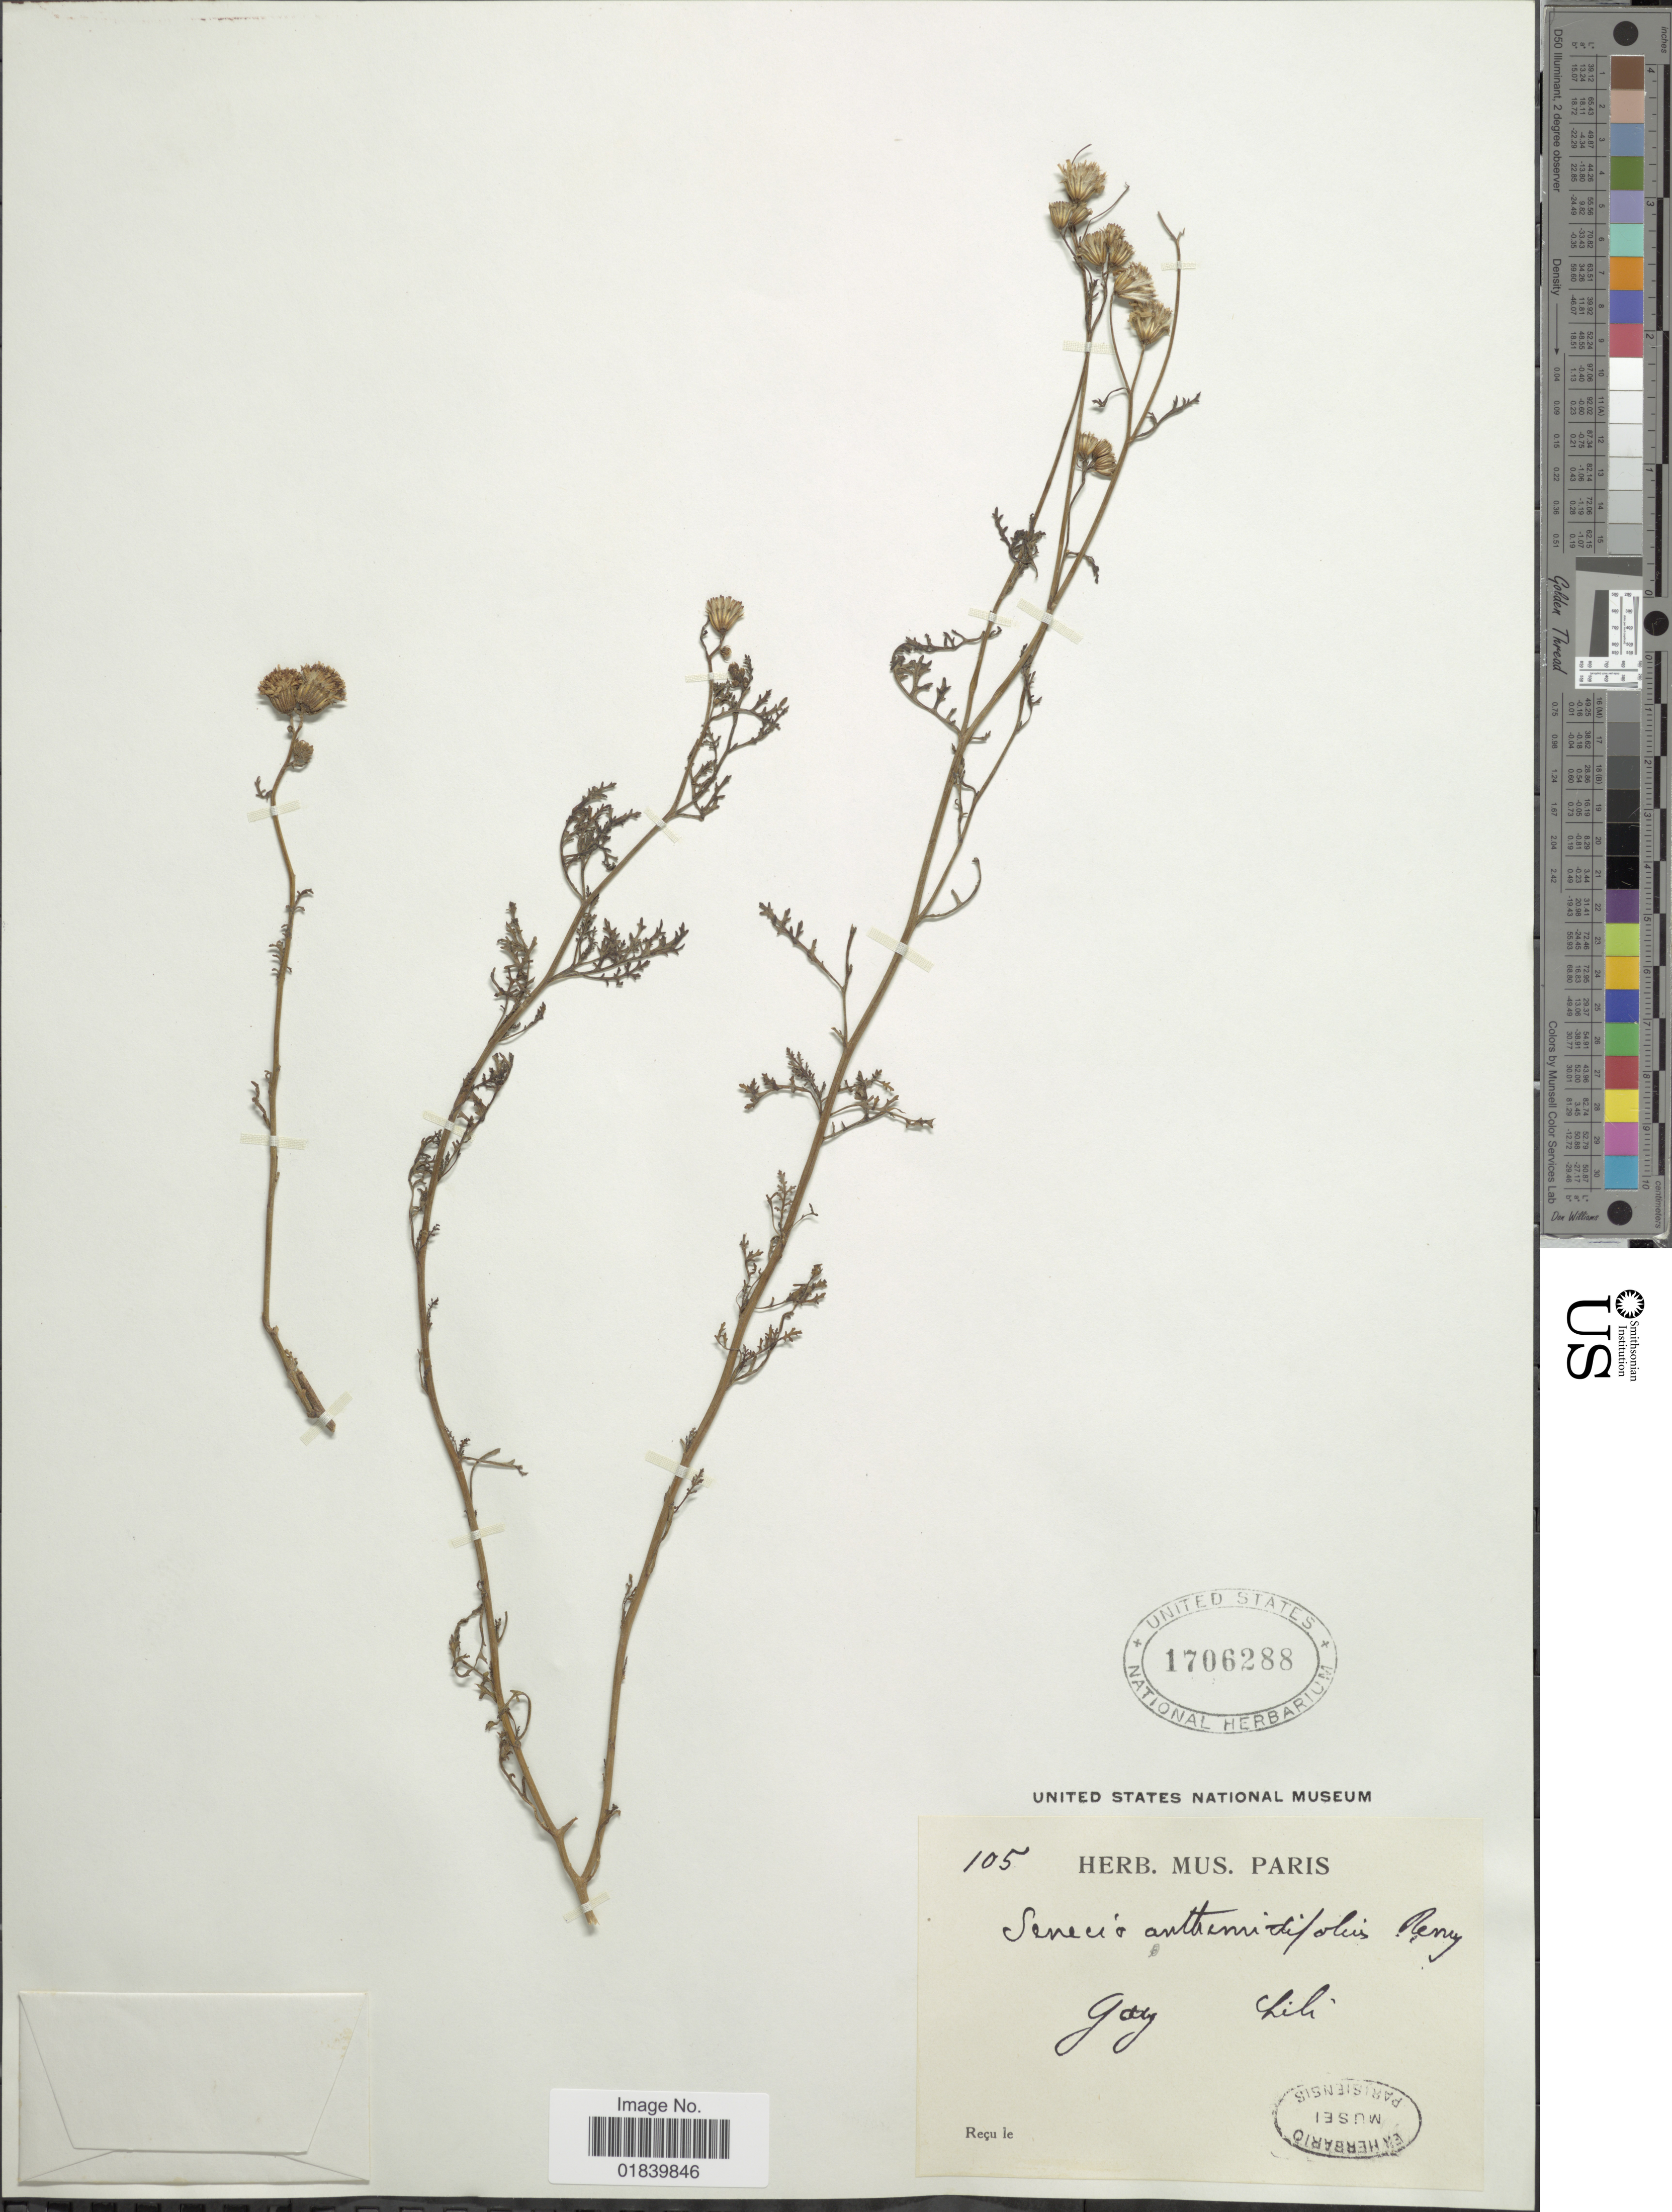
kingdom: Plantae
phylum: Tracheophyta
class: Magnoliopsida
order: Asterales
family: Asteraceae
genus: Senecio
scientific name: Senecio anthemidiphyllus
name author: J. Rémy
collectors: -- Gay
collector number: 105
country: Chile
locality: Chili.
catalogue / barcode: US 1706288